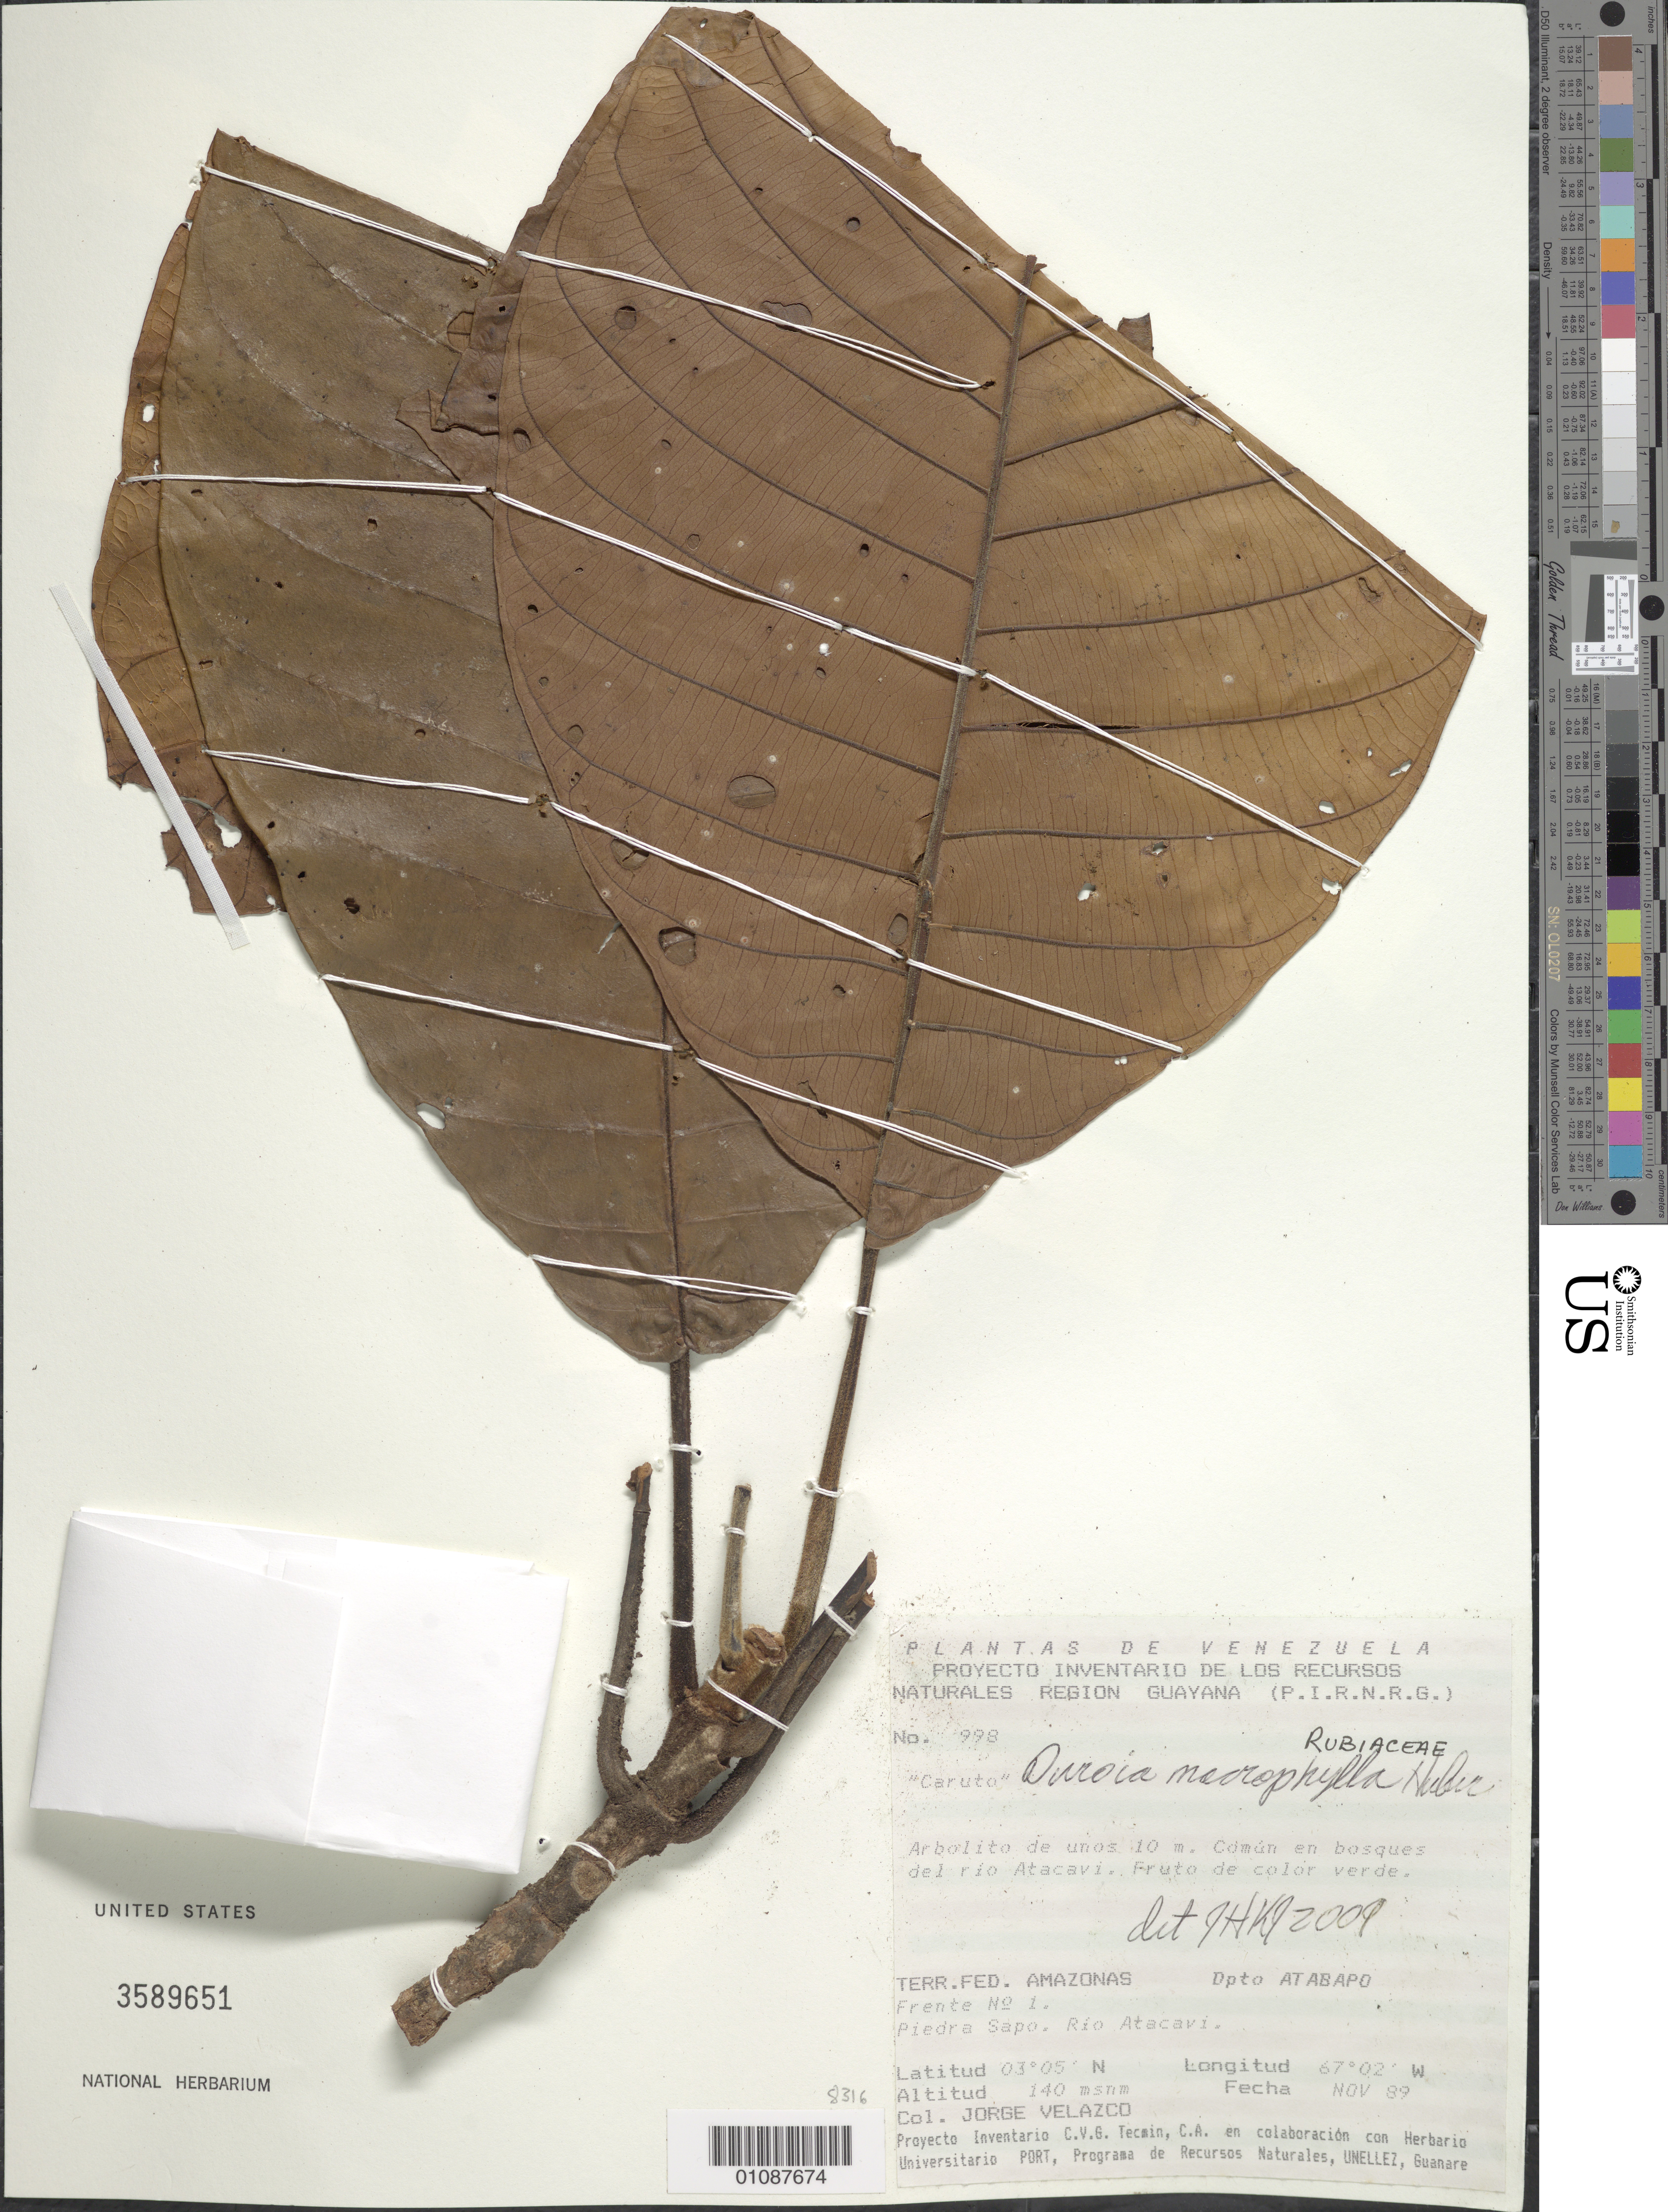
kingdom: Plantae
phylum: Tracheophyta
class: Magnoliopsida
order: Gentianales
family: Rubiaceae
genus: Duroia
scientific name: Duroia macrophylla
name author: Huber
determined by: Kirkbride, J. H.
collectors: J. Velazco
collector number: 998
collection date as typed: Nov-89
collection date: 1989-11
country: Venezuela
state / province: Amazonas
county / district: Atabapo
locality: Frente No.1. Piedra Sapo. Rio Atacavi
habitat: Bosques del rio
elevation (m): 140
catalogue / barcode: US 3589651